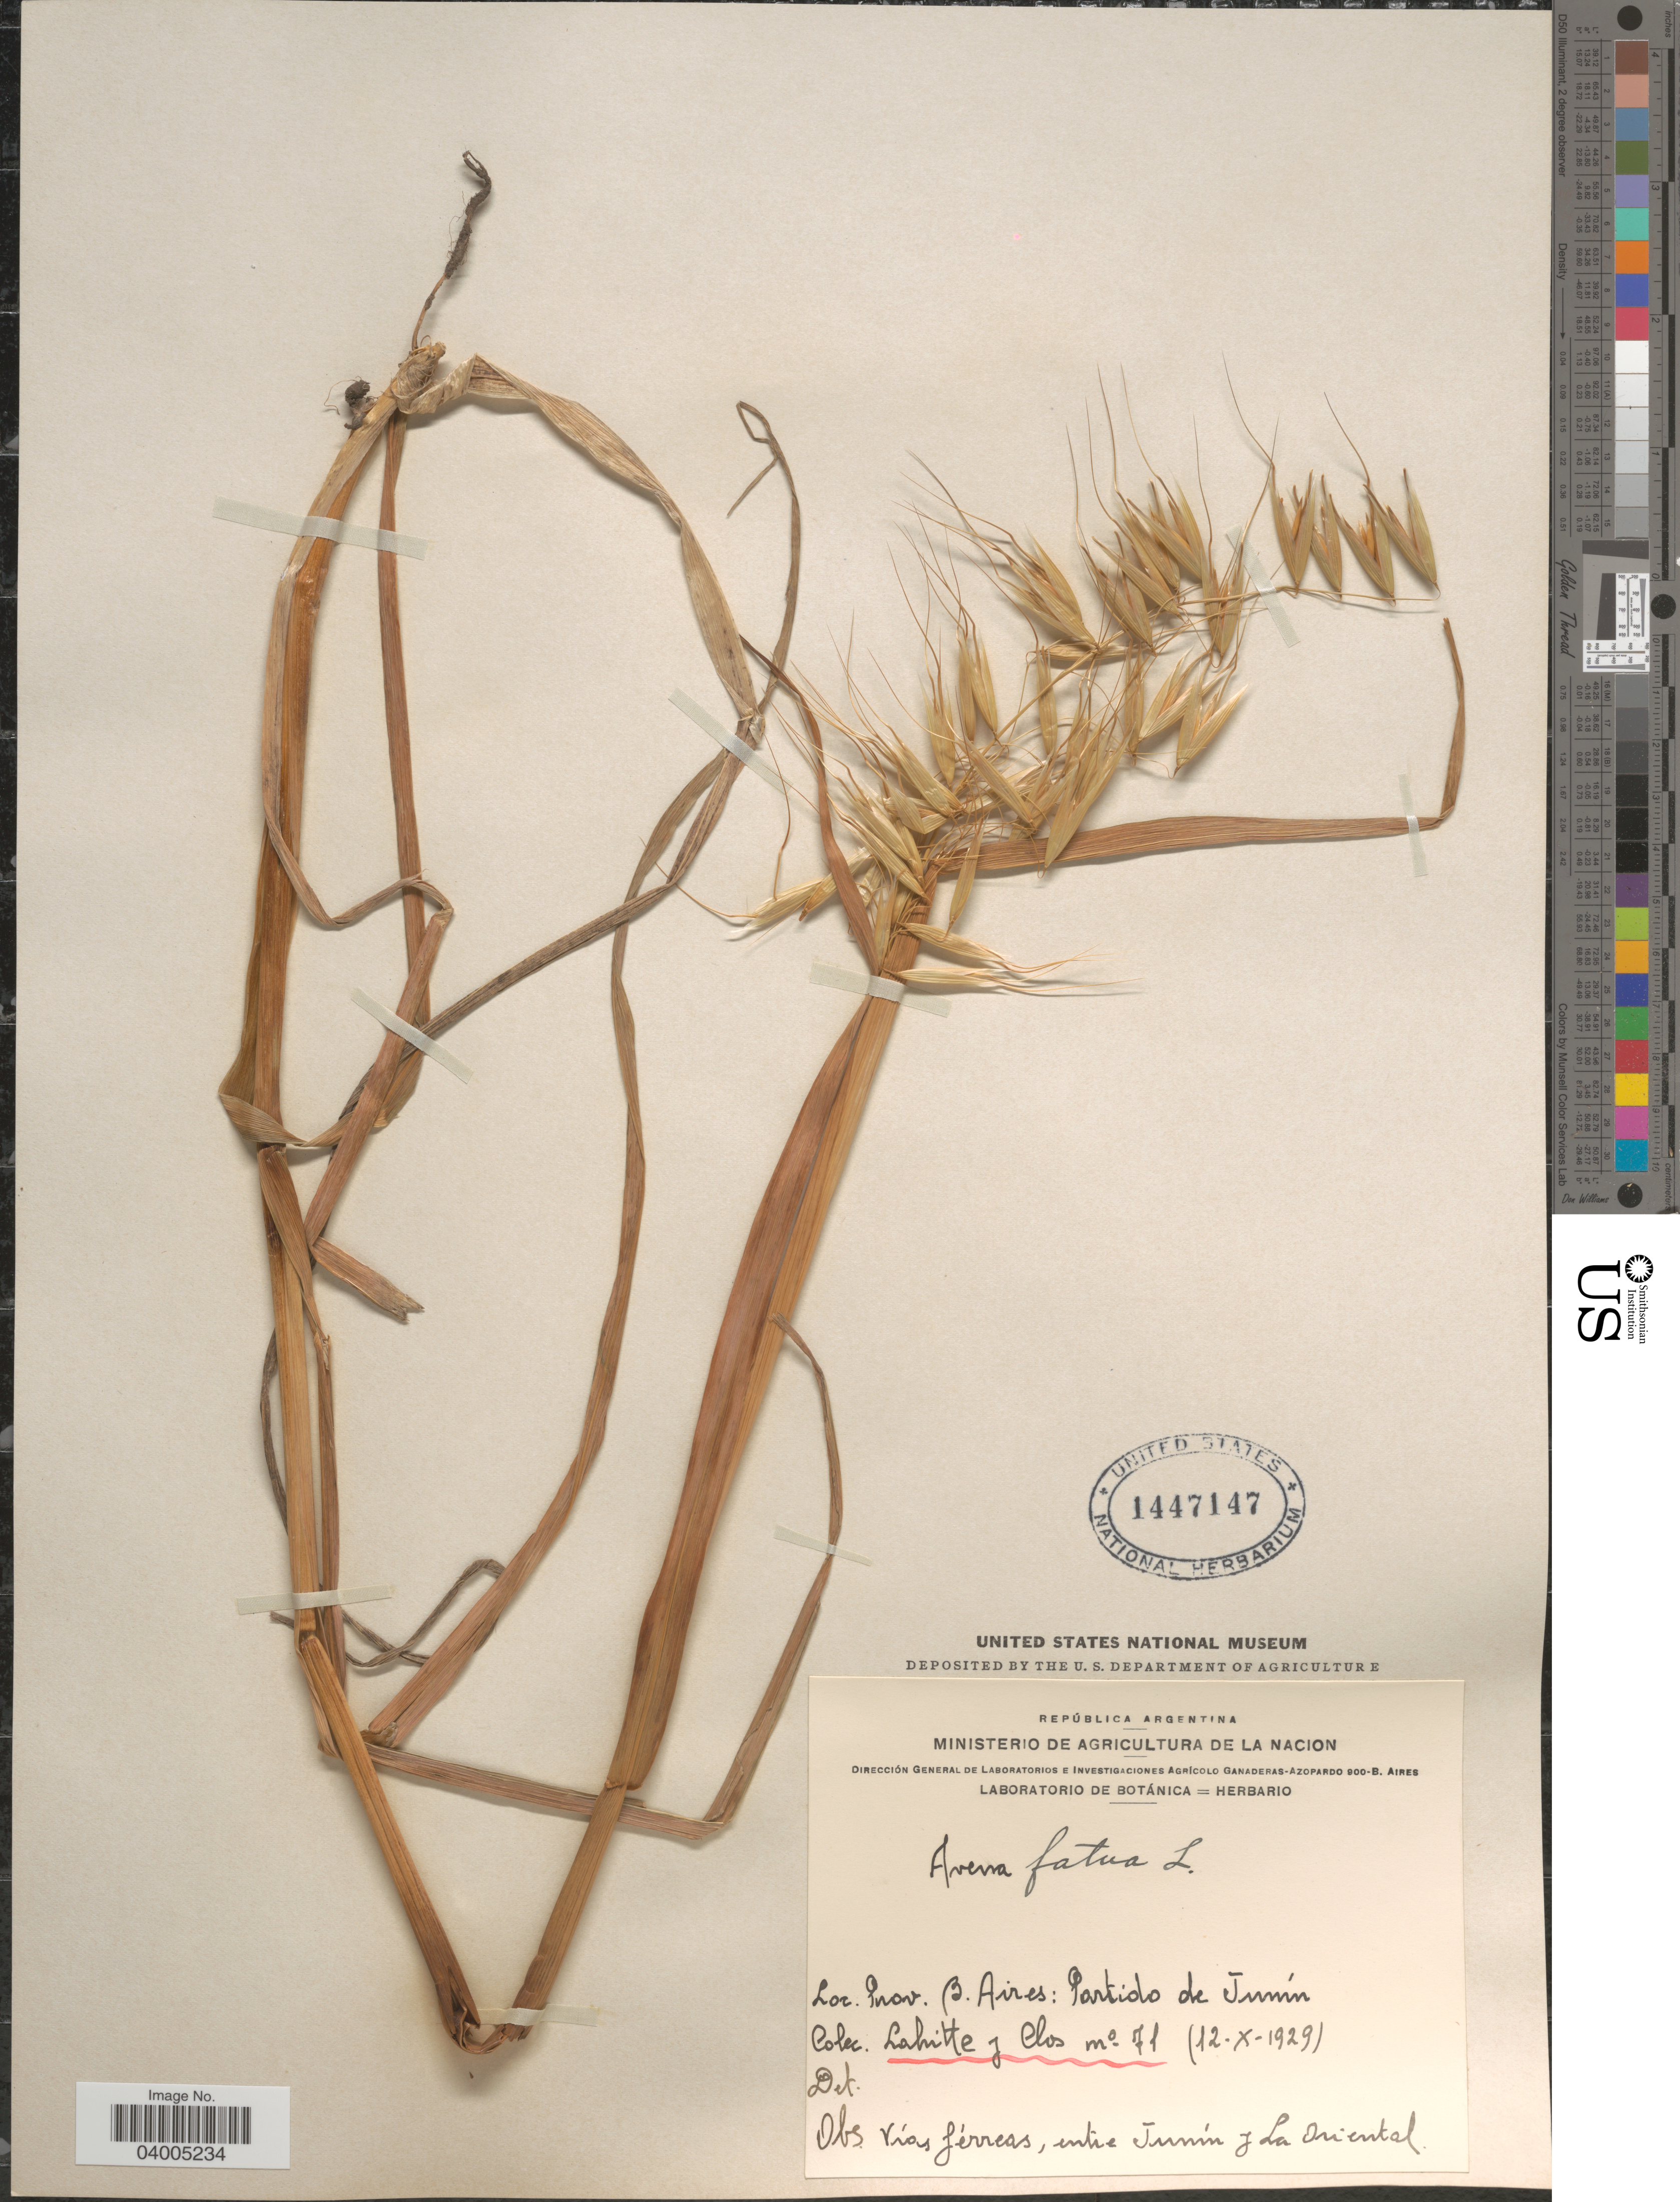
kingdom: Plantae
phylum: Tracheophyta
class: Liliopsida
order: Poales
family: Poaceae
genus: Avena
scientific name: Avena fatua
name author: L.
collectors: -. Lahitte & Clos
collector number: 71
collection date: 1929-10-12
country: Argentina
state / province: Buenos Aires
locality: Partido de Junín. Vías férreas, entre Junín y La Oriental.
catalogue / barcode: US 1447147